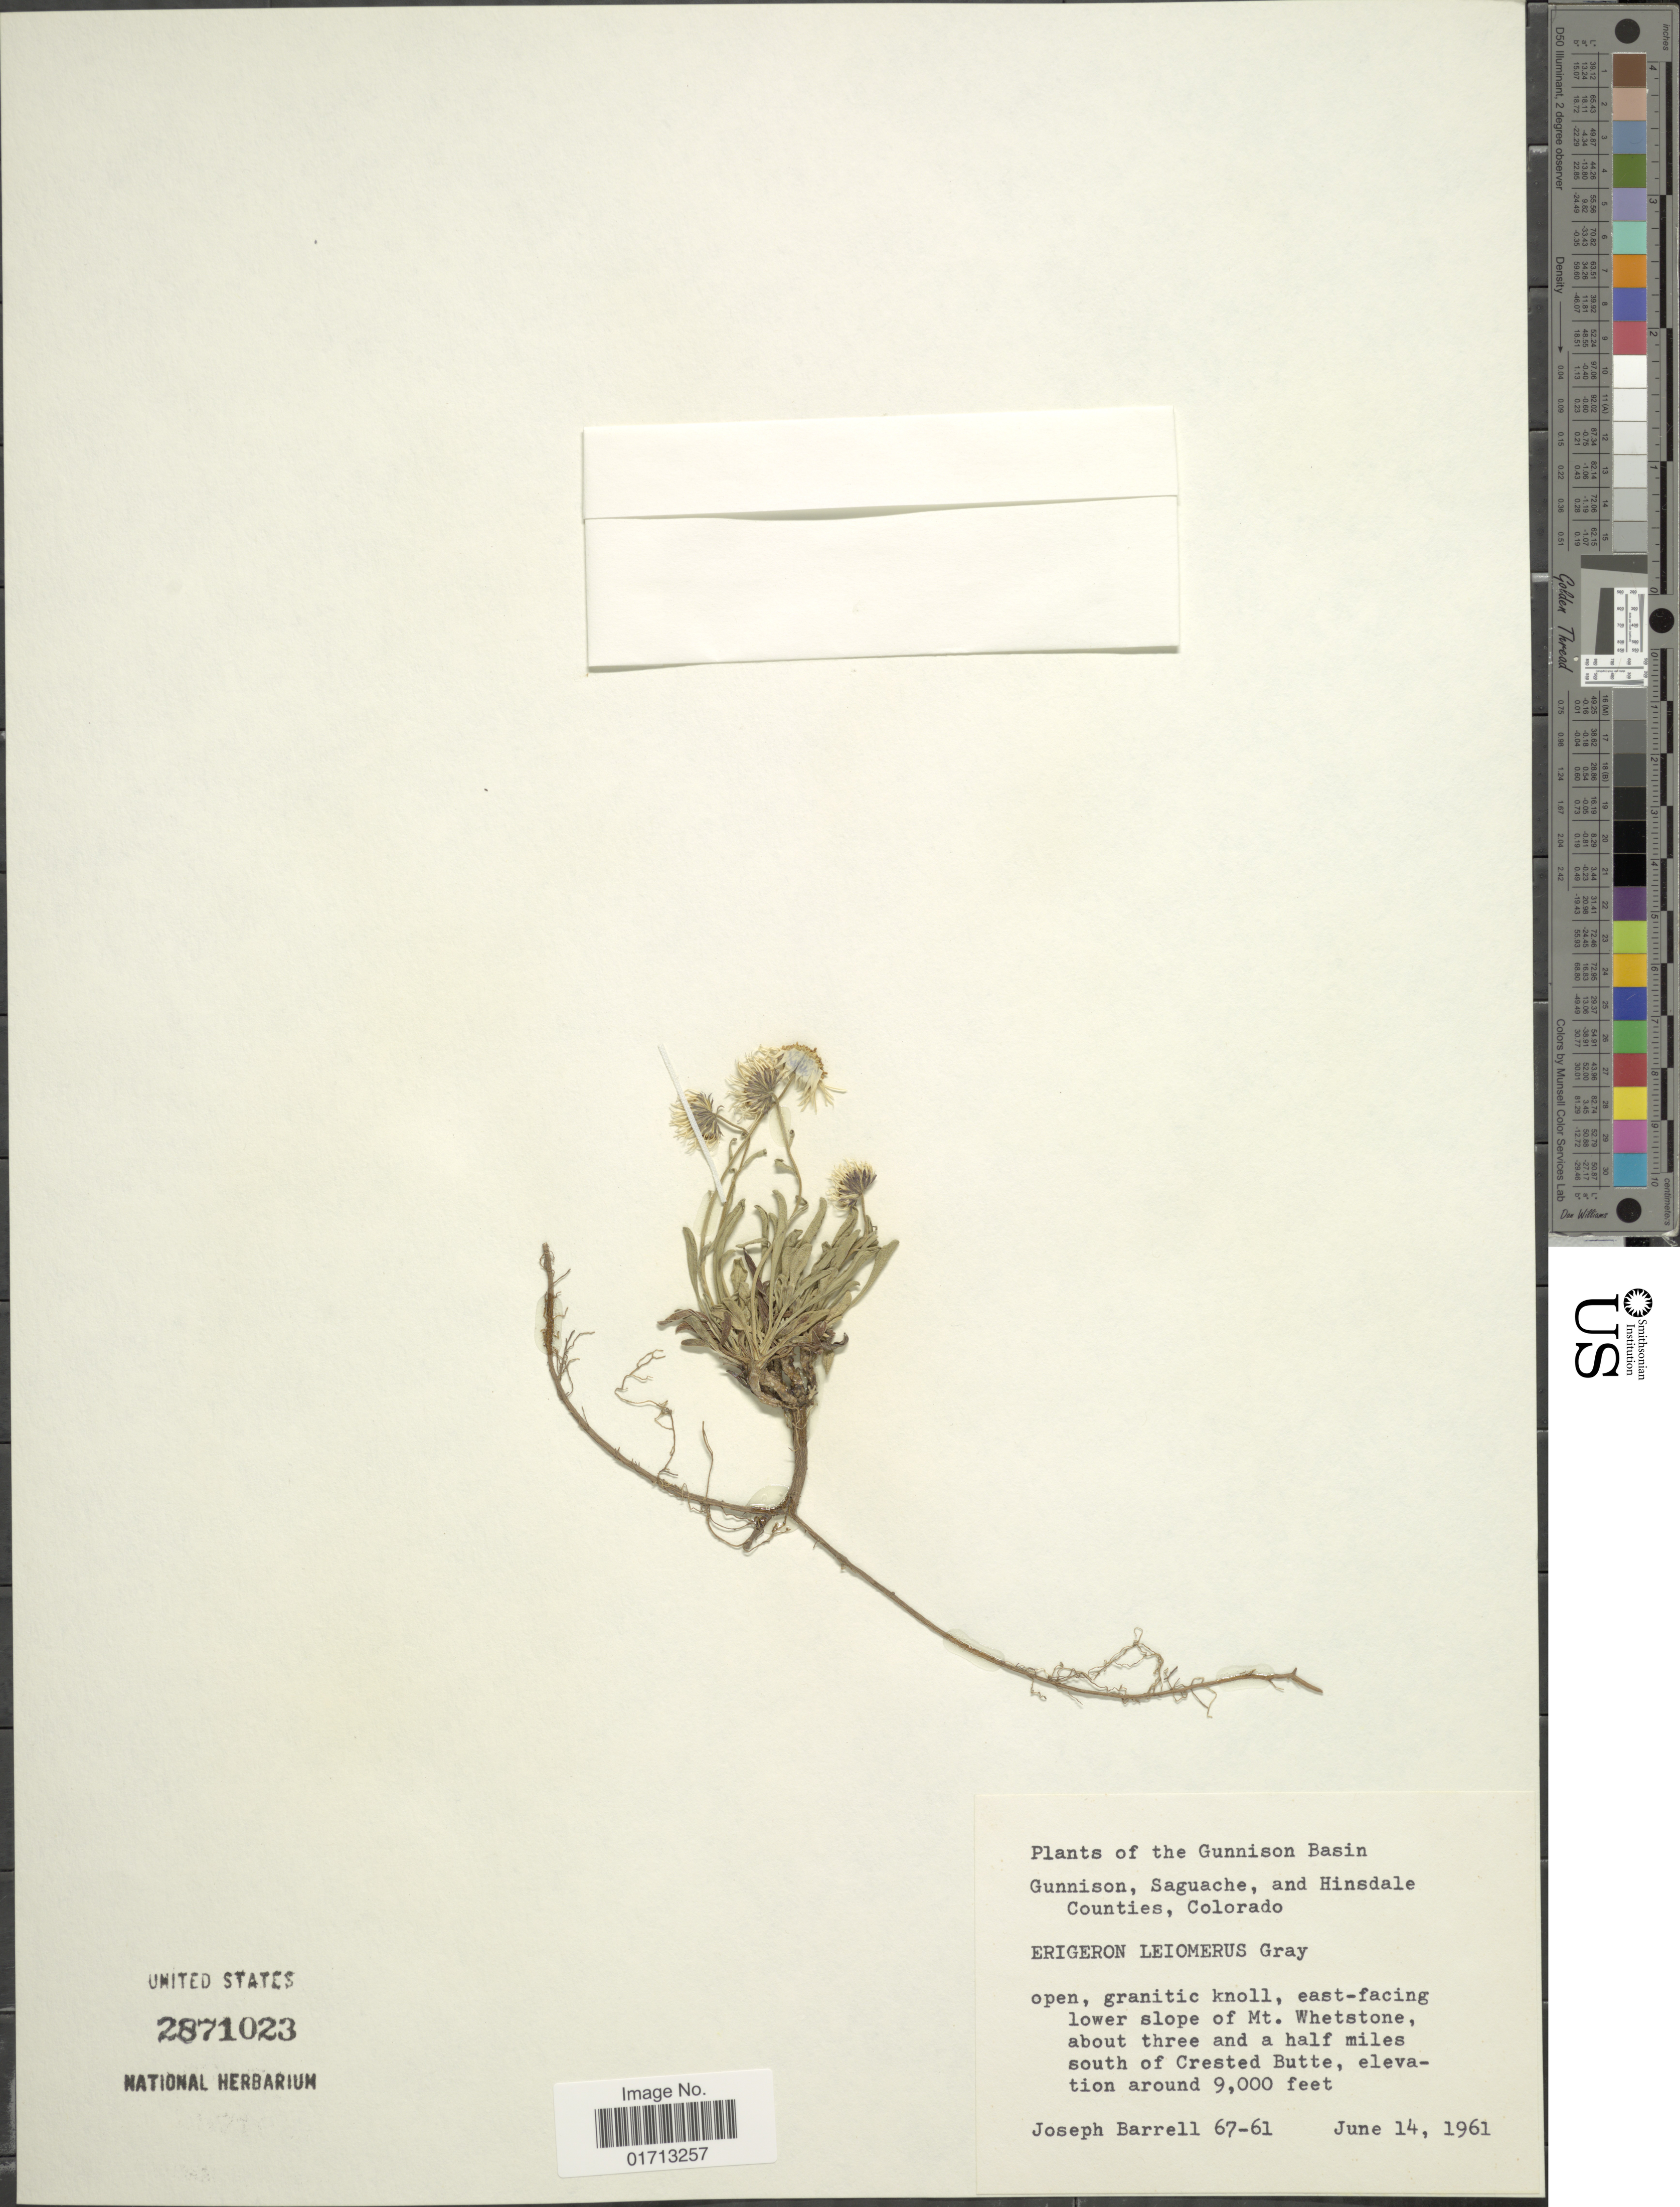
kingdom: Plantae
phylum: Tracheophyta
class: Magnoliopsida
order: Asterales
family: Asteraceae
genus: Erigeron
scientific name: Erigeron leiomerus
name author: A. Gray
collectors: J. Barrell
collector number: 67-61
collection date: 1961-06-14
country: United States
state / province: Colorado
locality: Gunnison Basin. east-facing lower slope of Mt. Whetstone, about three and a half miles south of Crested Butte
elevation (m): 2743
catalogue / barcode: US 2871023